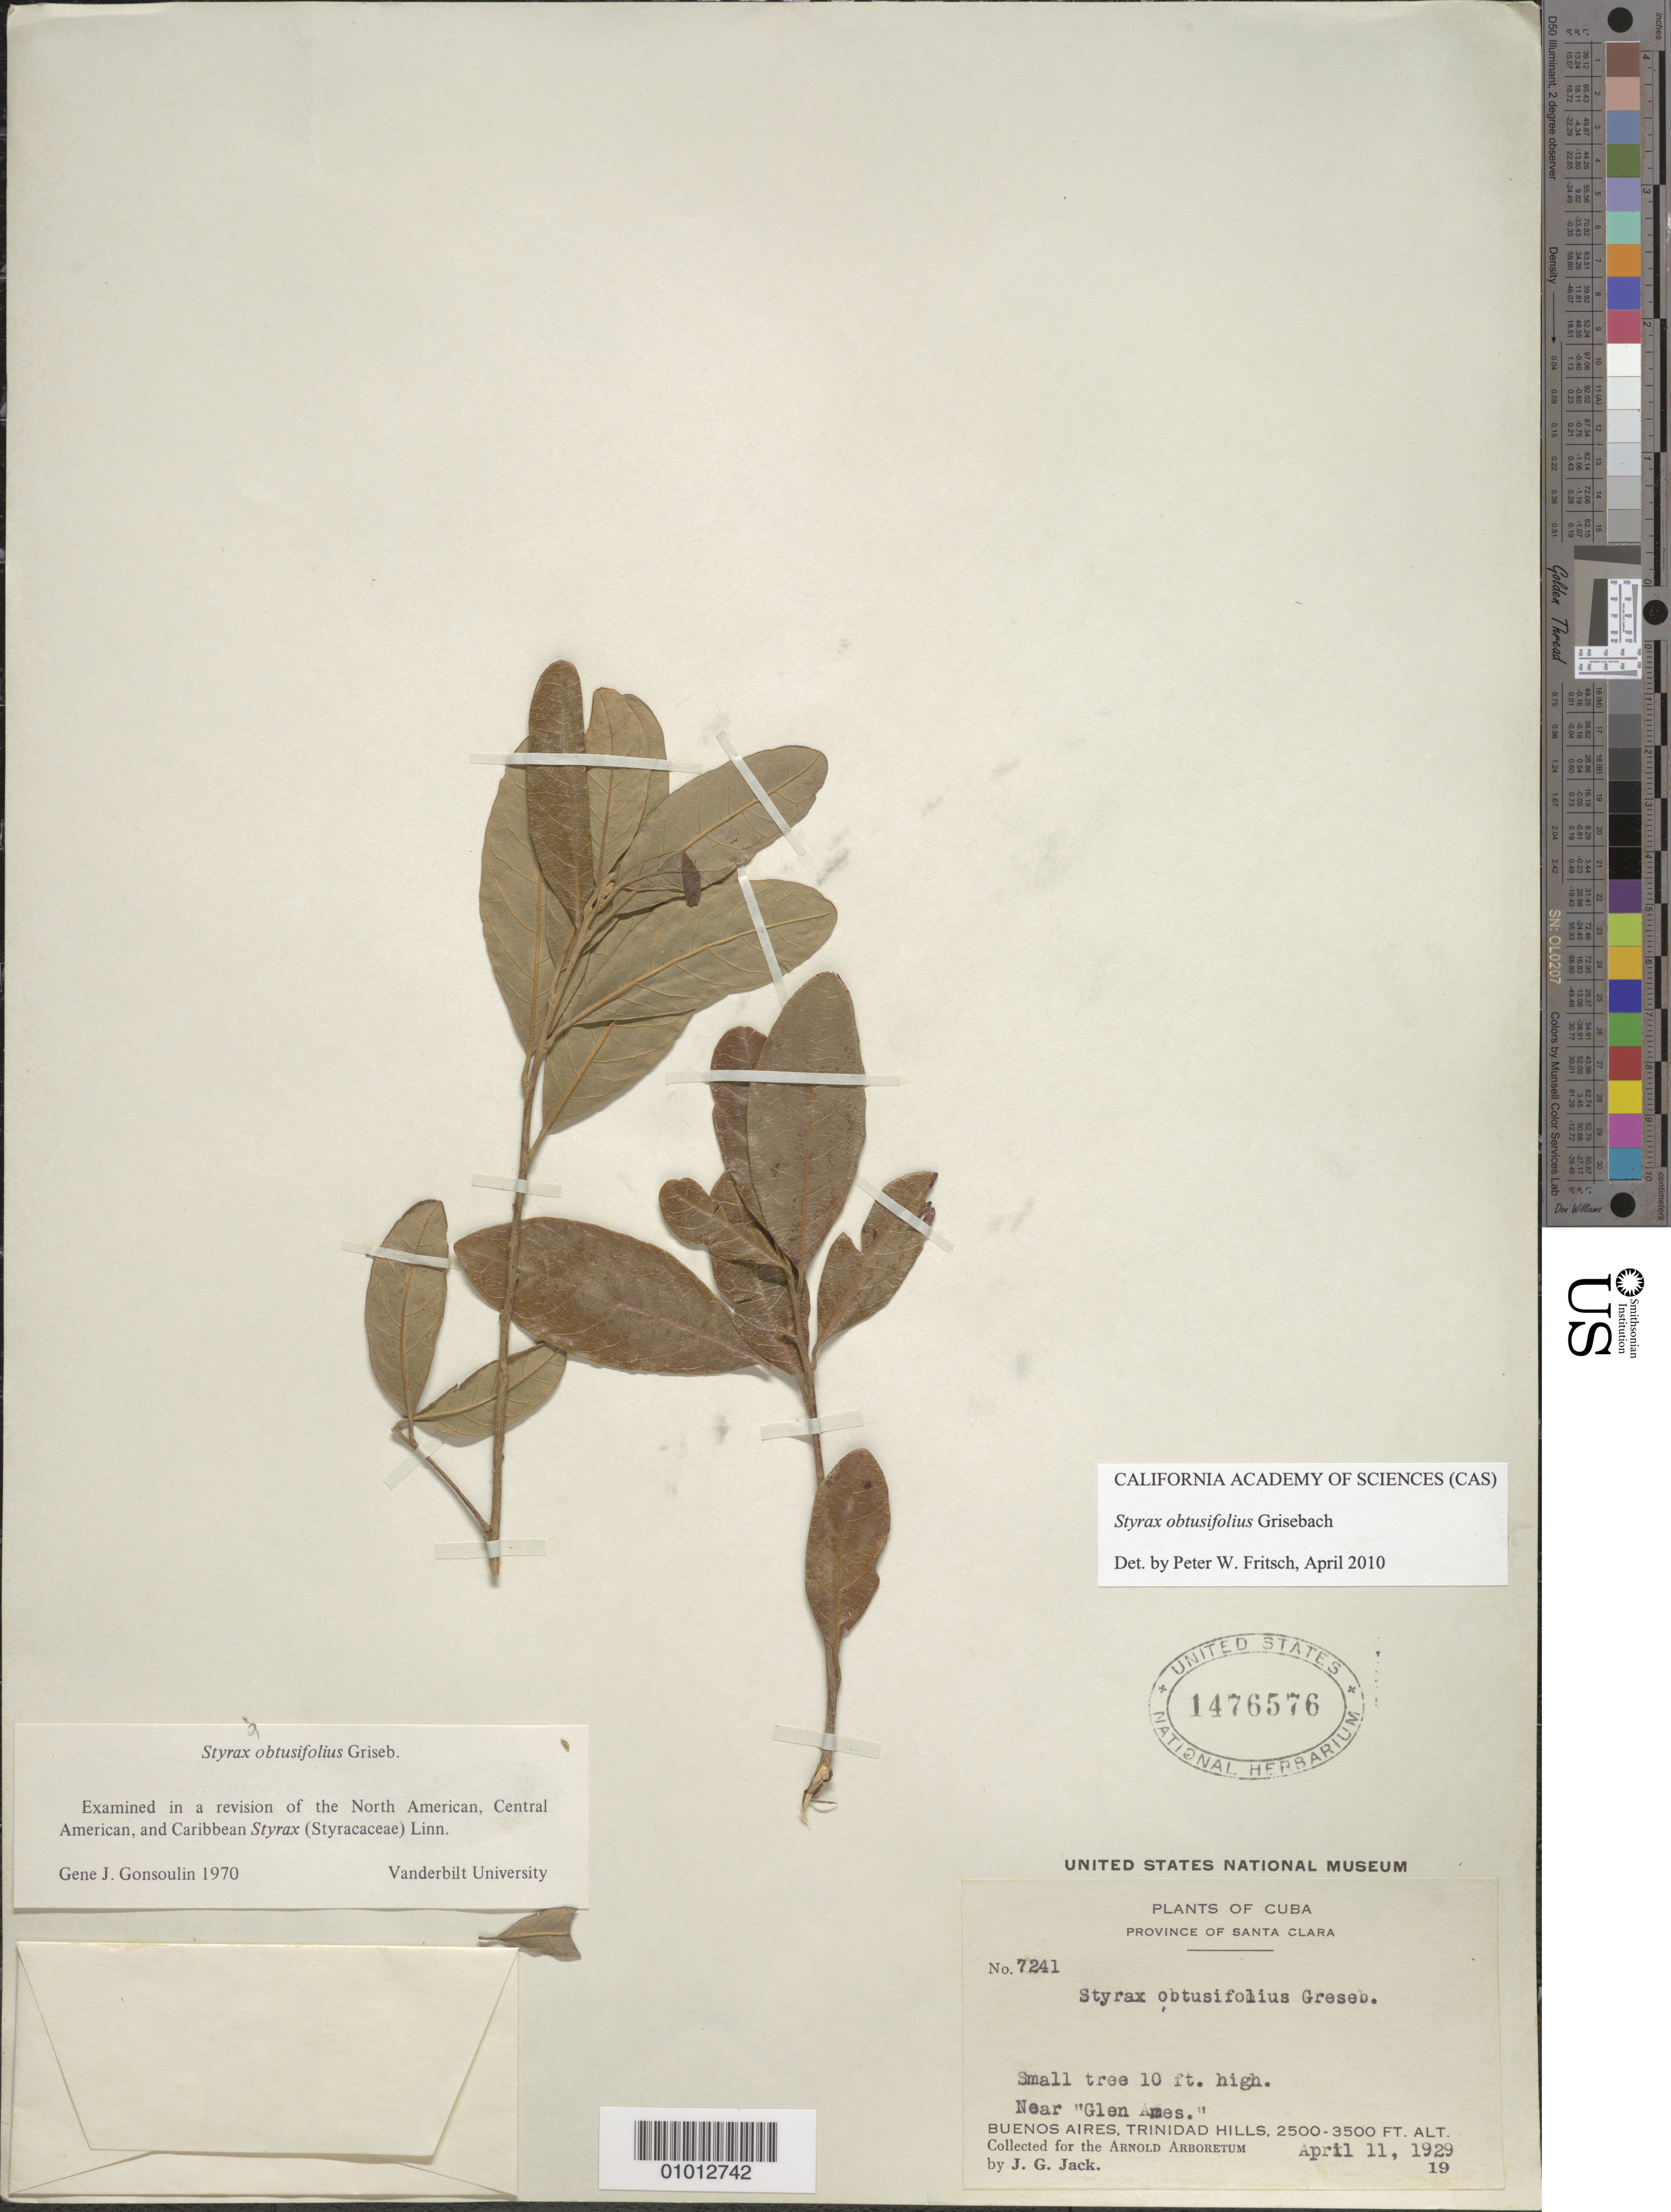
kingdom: Plantae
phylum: Tracheophyta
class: Magnoliopsida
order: Ericales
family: Styracaceae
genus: Styrax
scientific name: Styrax obtusifolius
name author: Griseb.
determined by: Fritsch, Peter W.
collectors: J. G. Jack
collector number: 7241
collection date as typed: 11 Apr 1929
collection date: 1929-04-11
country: Cuba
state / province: Santa Clara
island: Cuba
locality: Buenos Aires, Trinidad Hills, near "Glen Ames"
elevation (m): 762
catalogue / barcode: US 1476576